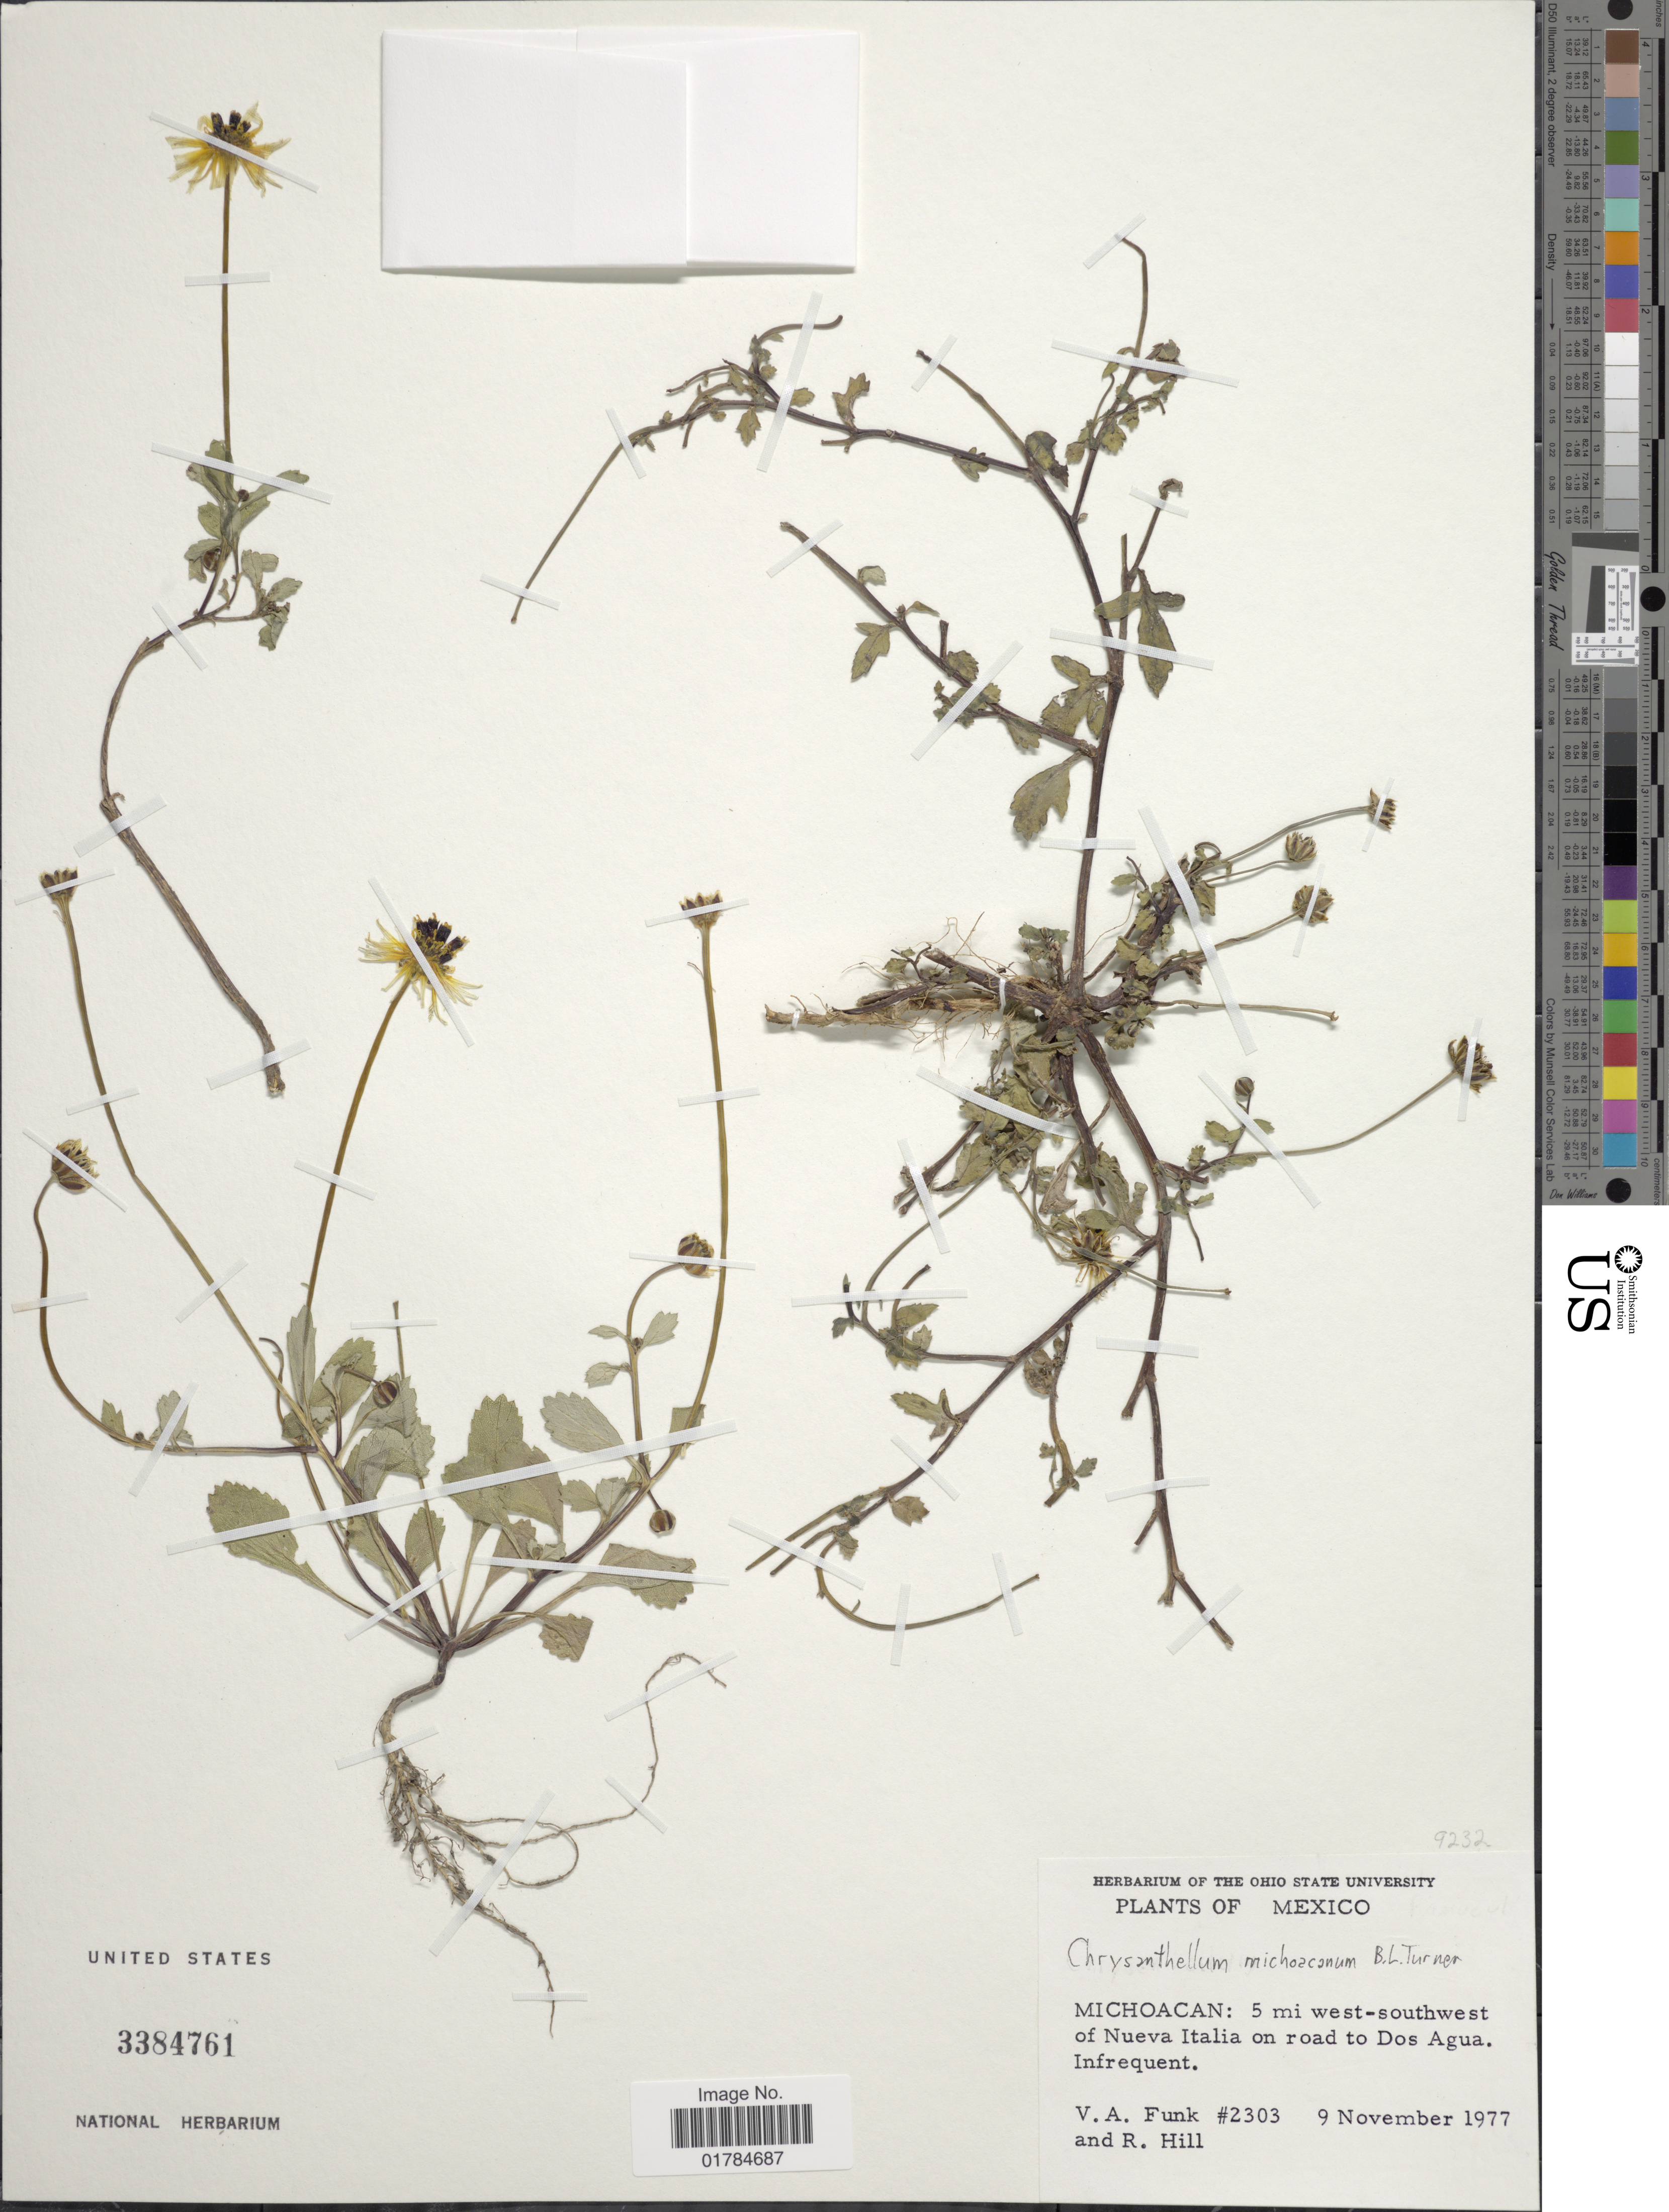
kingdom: Plantae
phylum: Tracheophyta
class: Magnoliopsida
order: Asterales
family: Asteraceae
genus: Chrysanthellum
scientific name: Chrysanthellum michoacanum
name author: B.L. Turner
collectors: V. Funk & R. Hill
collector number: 2303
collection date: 1977-11-09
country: Mexico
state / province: Michoacán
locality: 5 mi west-southwest of Nueva Italia on road to Dos Agua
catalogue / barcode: US 3384761